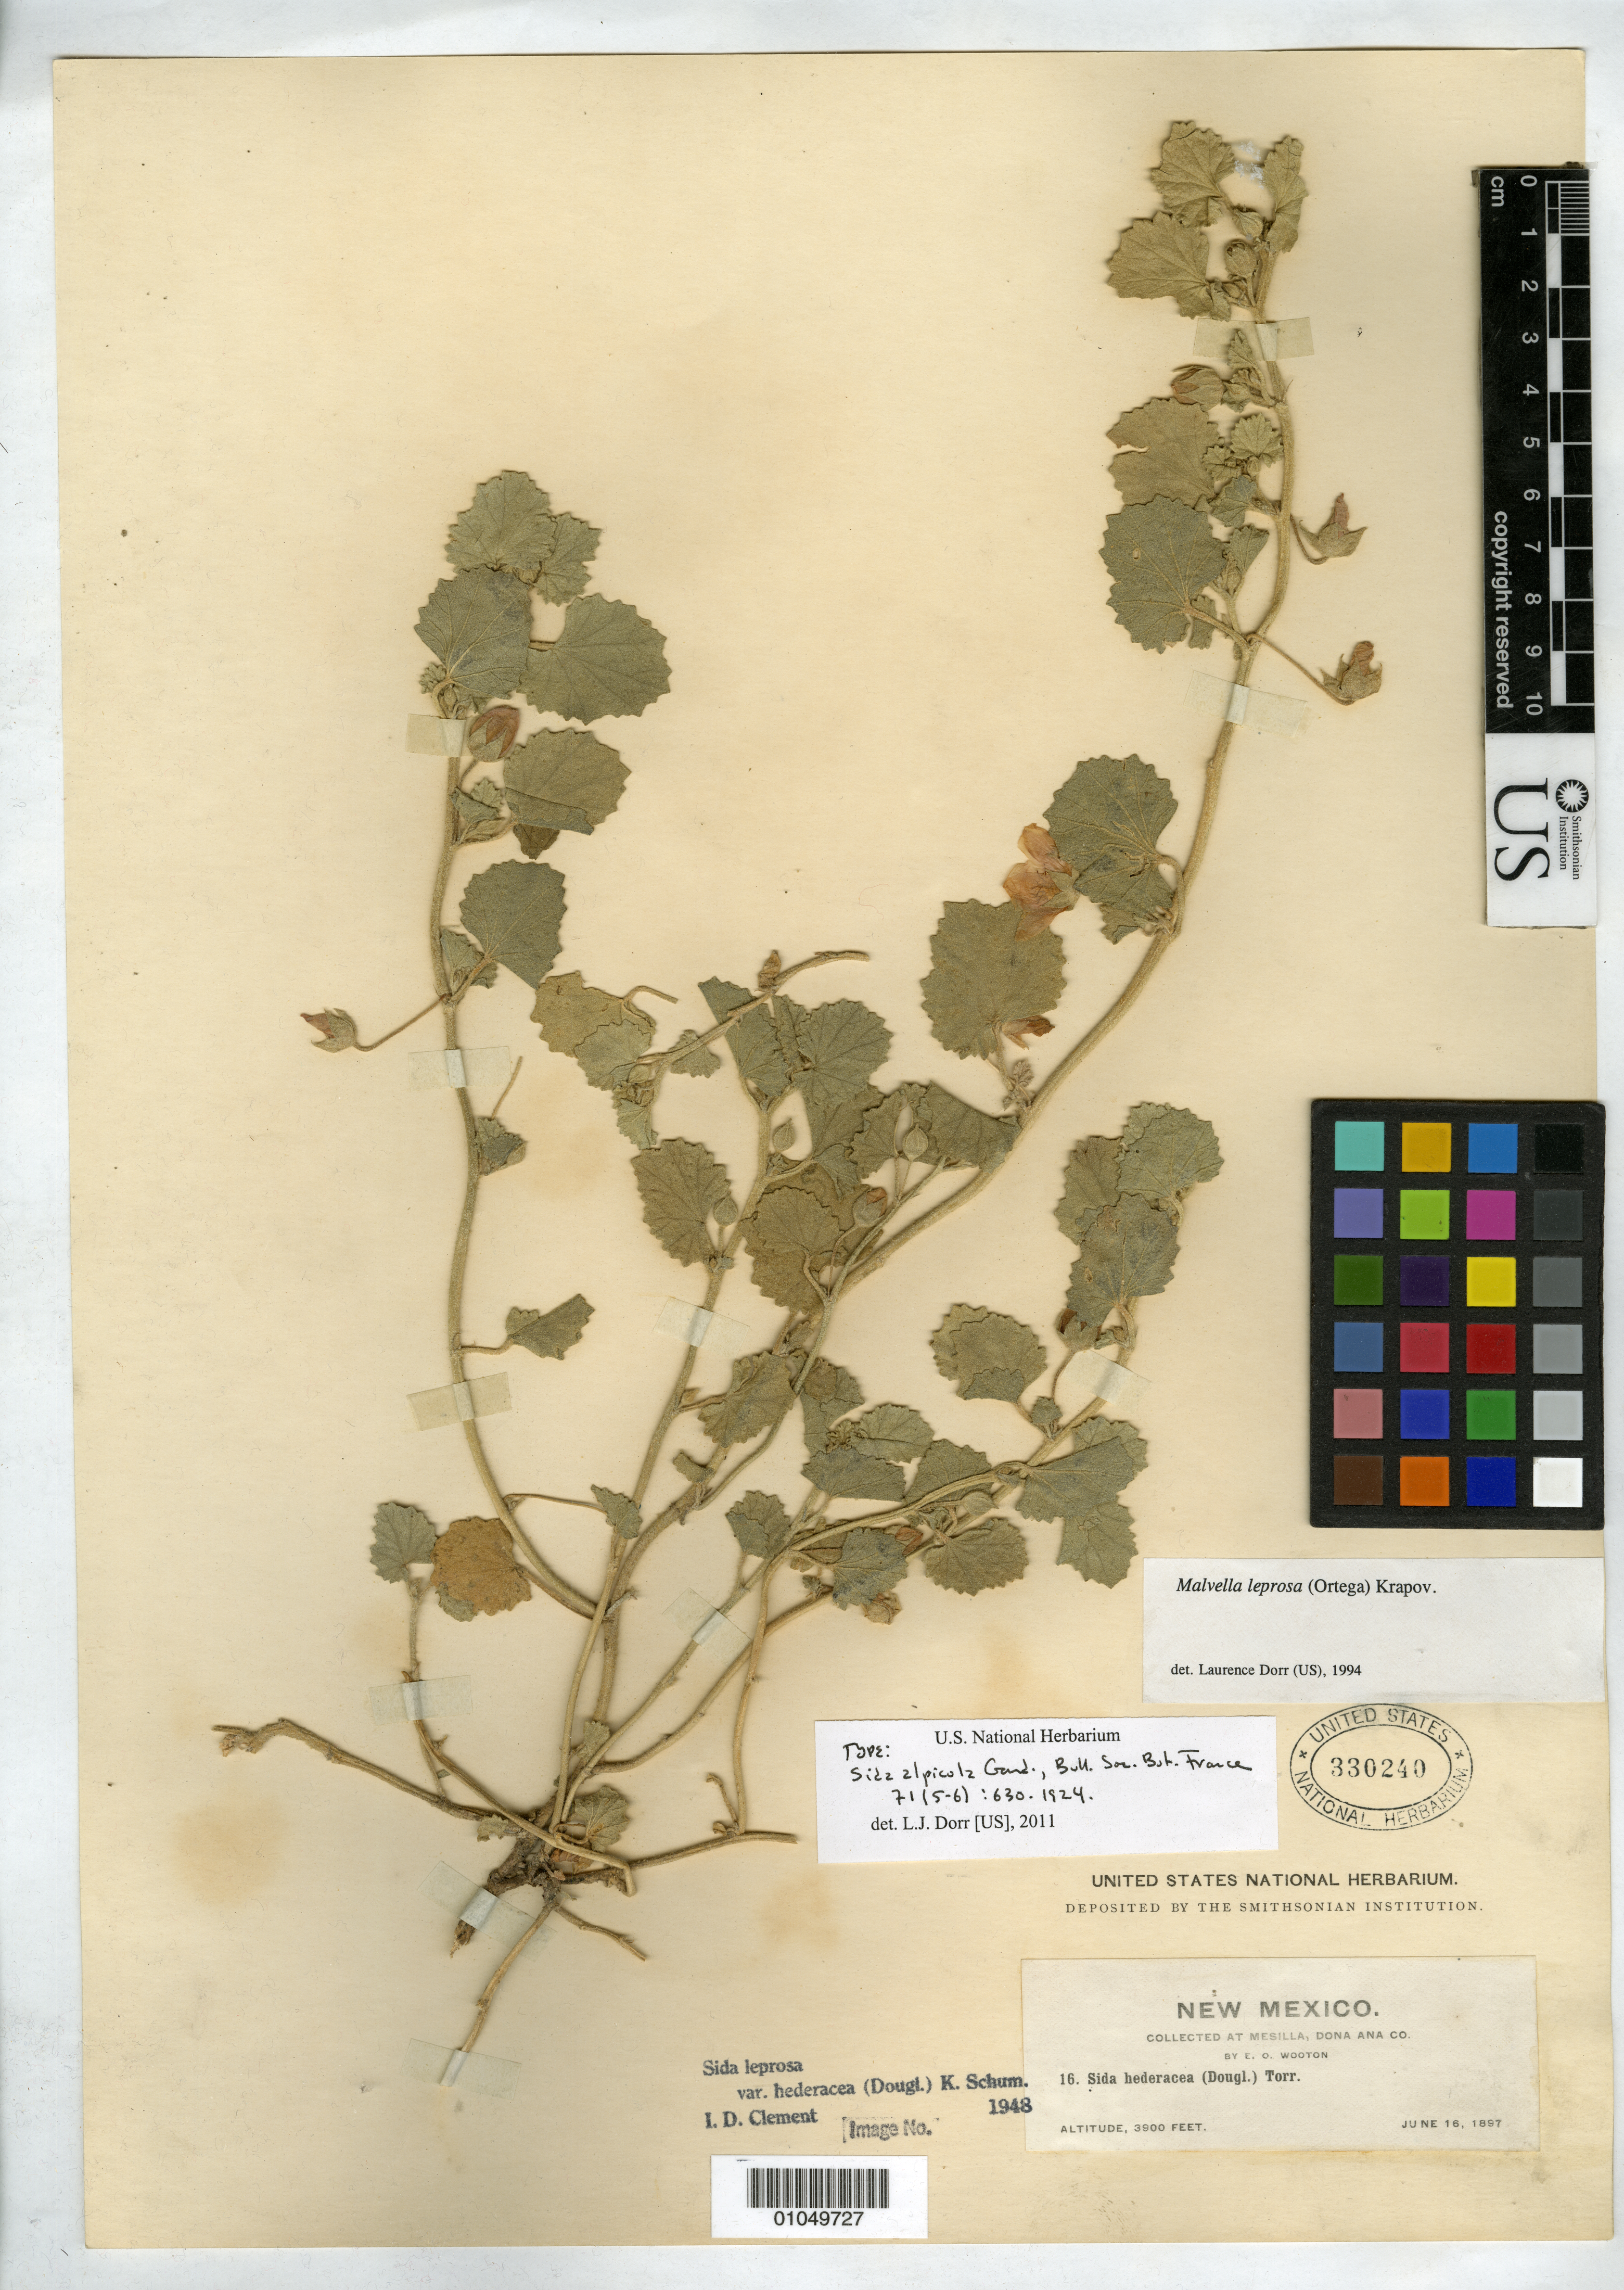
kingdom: Plantae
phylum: Tracheophyta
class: Magnoliopsida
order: Malvales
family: Malvaceae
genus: Sida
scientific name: Sida alpicola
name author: Gand.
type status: Type Collection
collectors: E. O. Wooton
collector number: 16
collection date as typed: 16 Jun 1897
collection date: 1897-06-16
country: United States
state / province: New Mexico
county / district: Dona Ana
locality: Mesilla, Dona Ana Co.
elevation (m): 1189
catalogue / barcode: US 330240